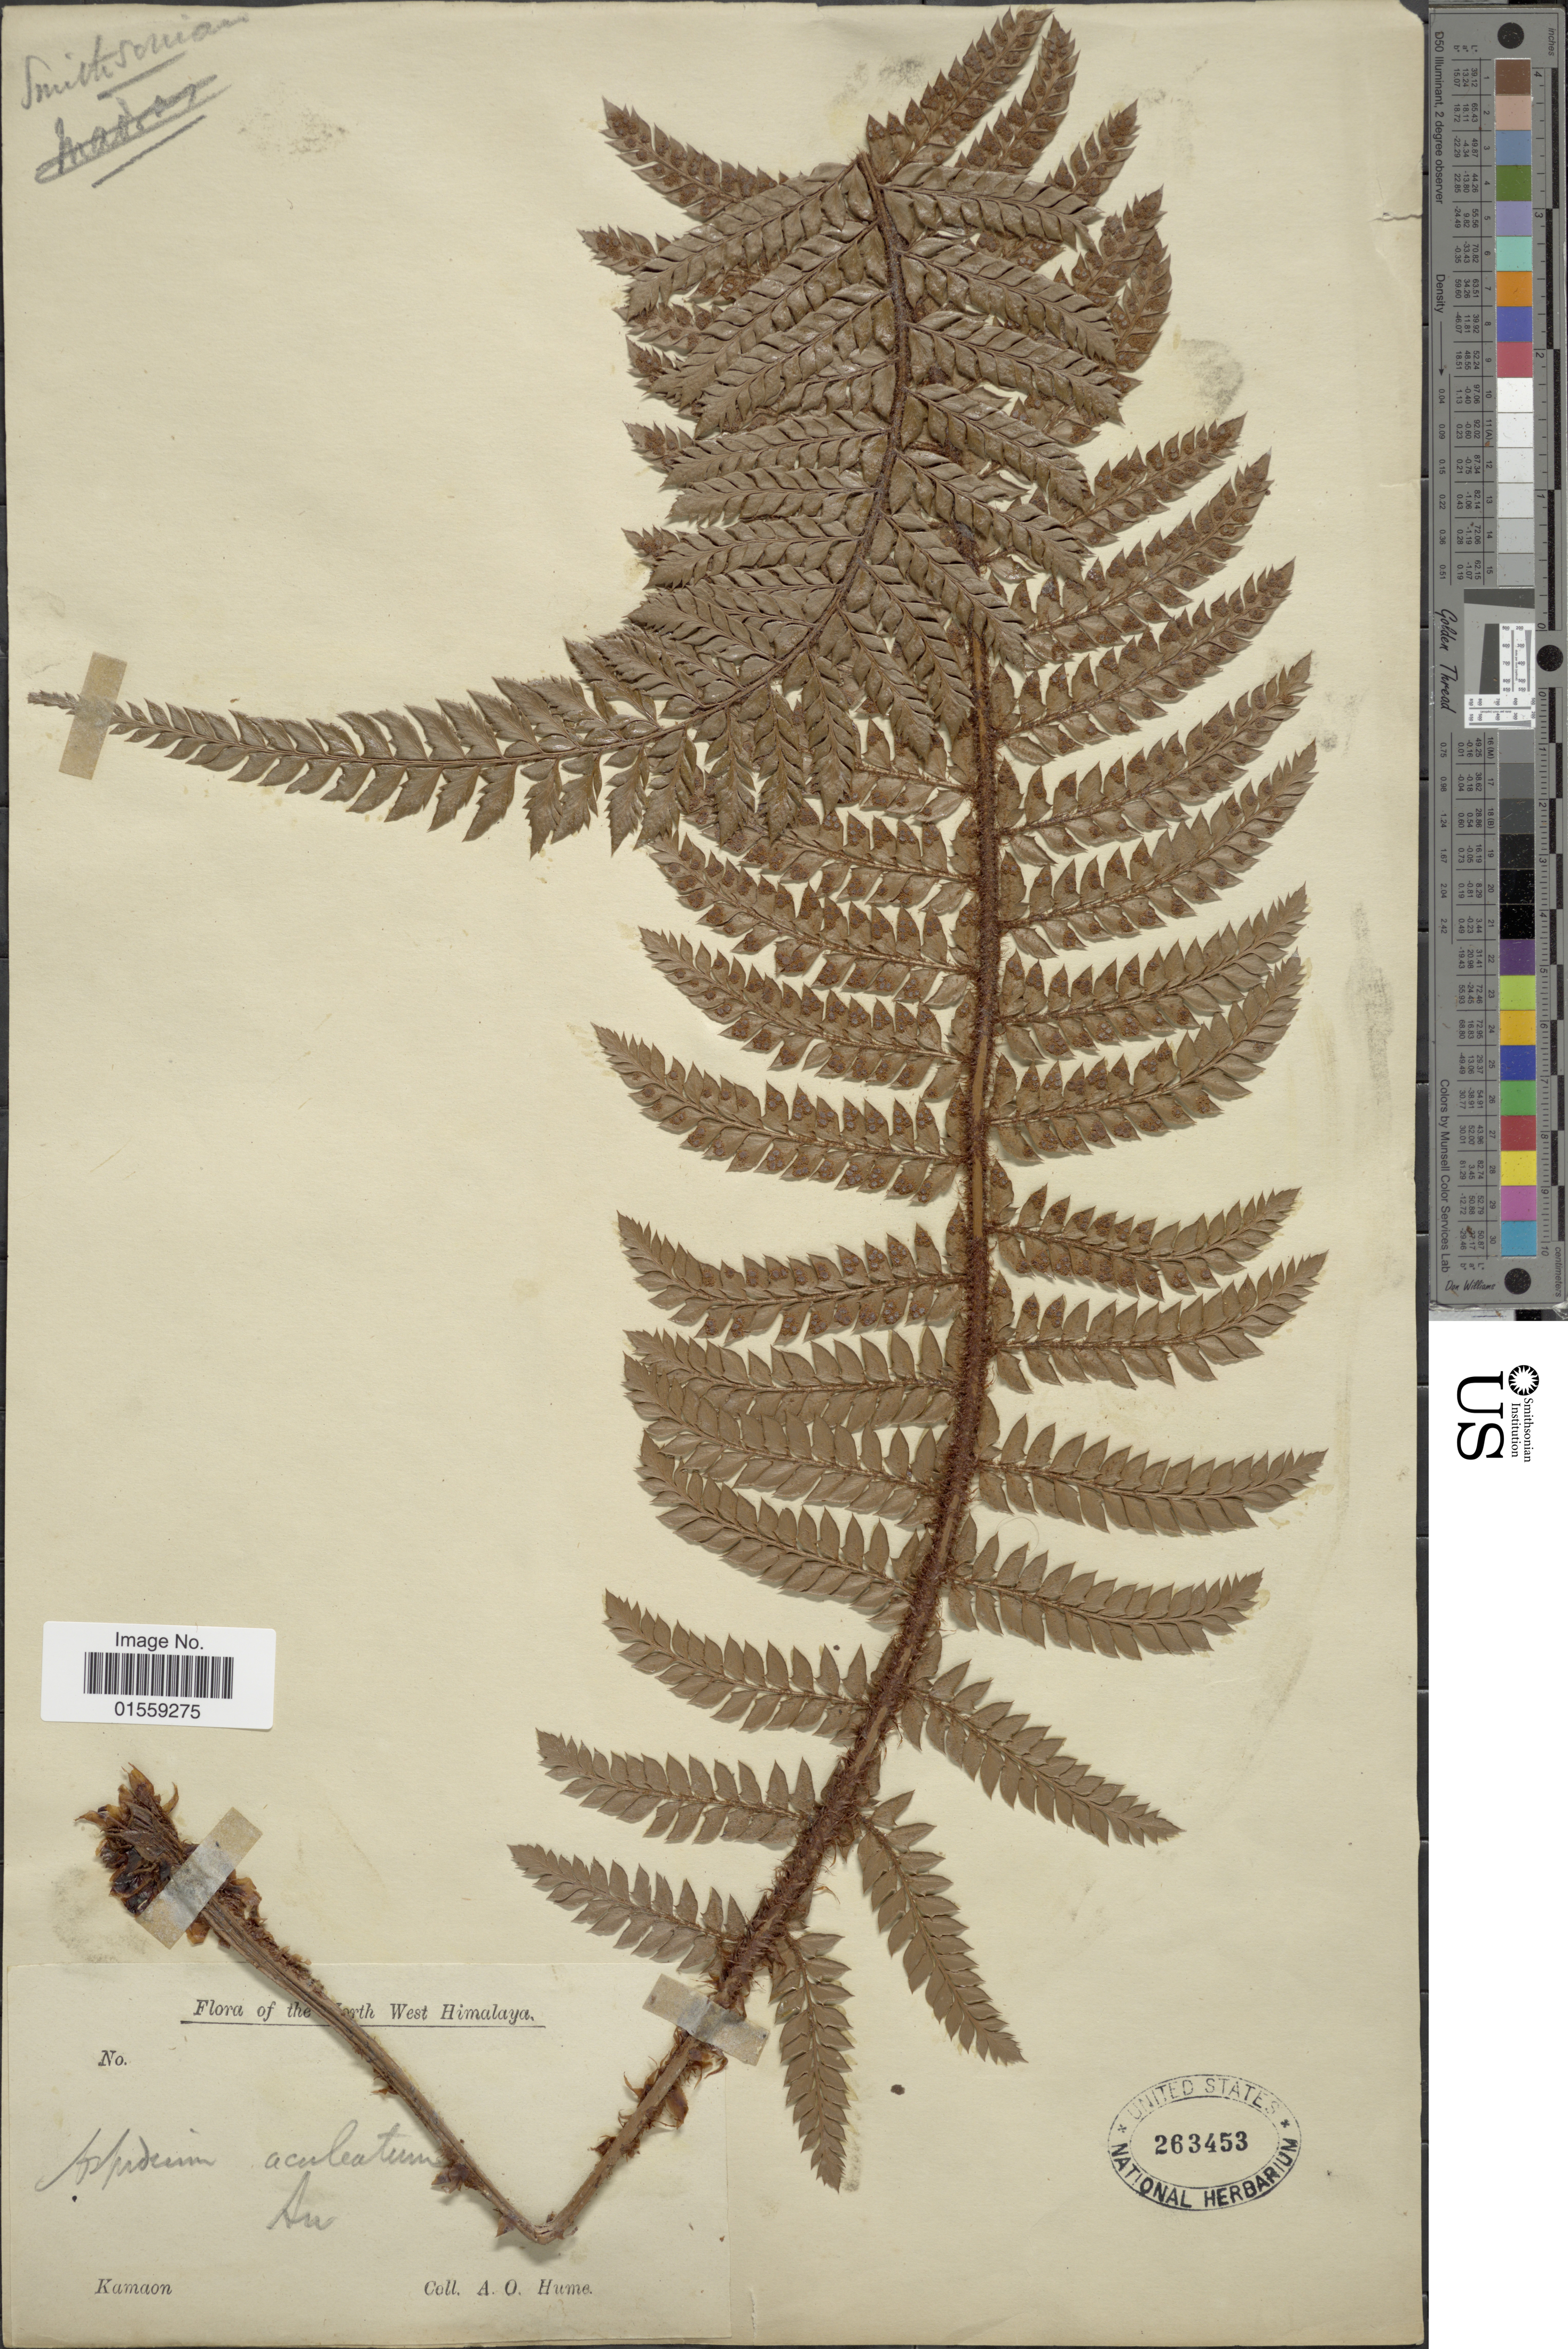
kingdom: Plantae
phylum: Tracheophyta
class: Polypodiopsida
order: Polypodiales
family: Dryopteridaceae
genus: Polystichum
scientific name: Polystichum neolobatum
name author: Nakai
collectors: A. Hume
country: India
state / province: Uttarakhand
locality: Nort West Himalaya, Kamaon.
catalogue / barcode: US 263453